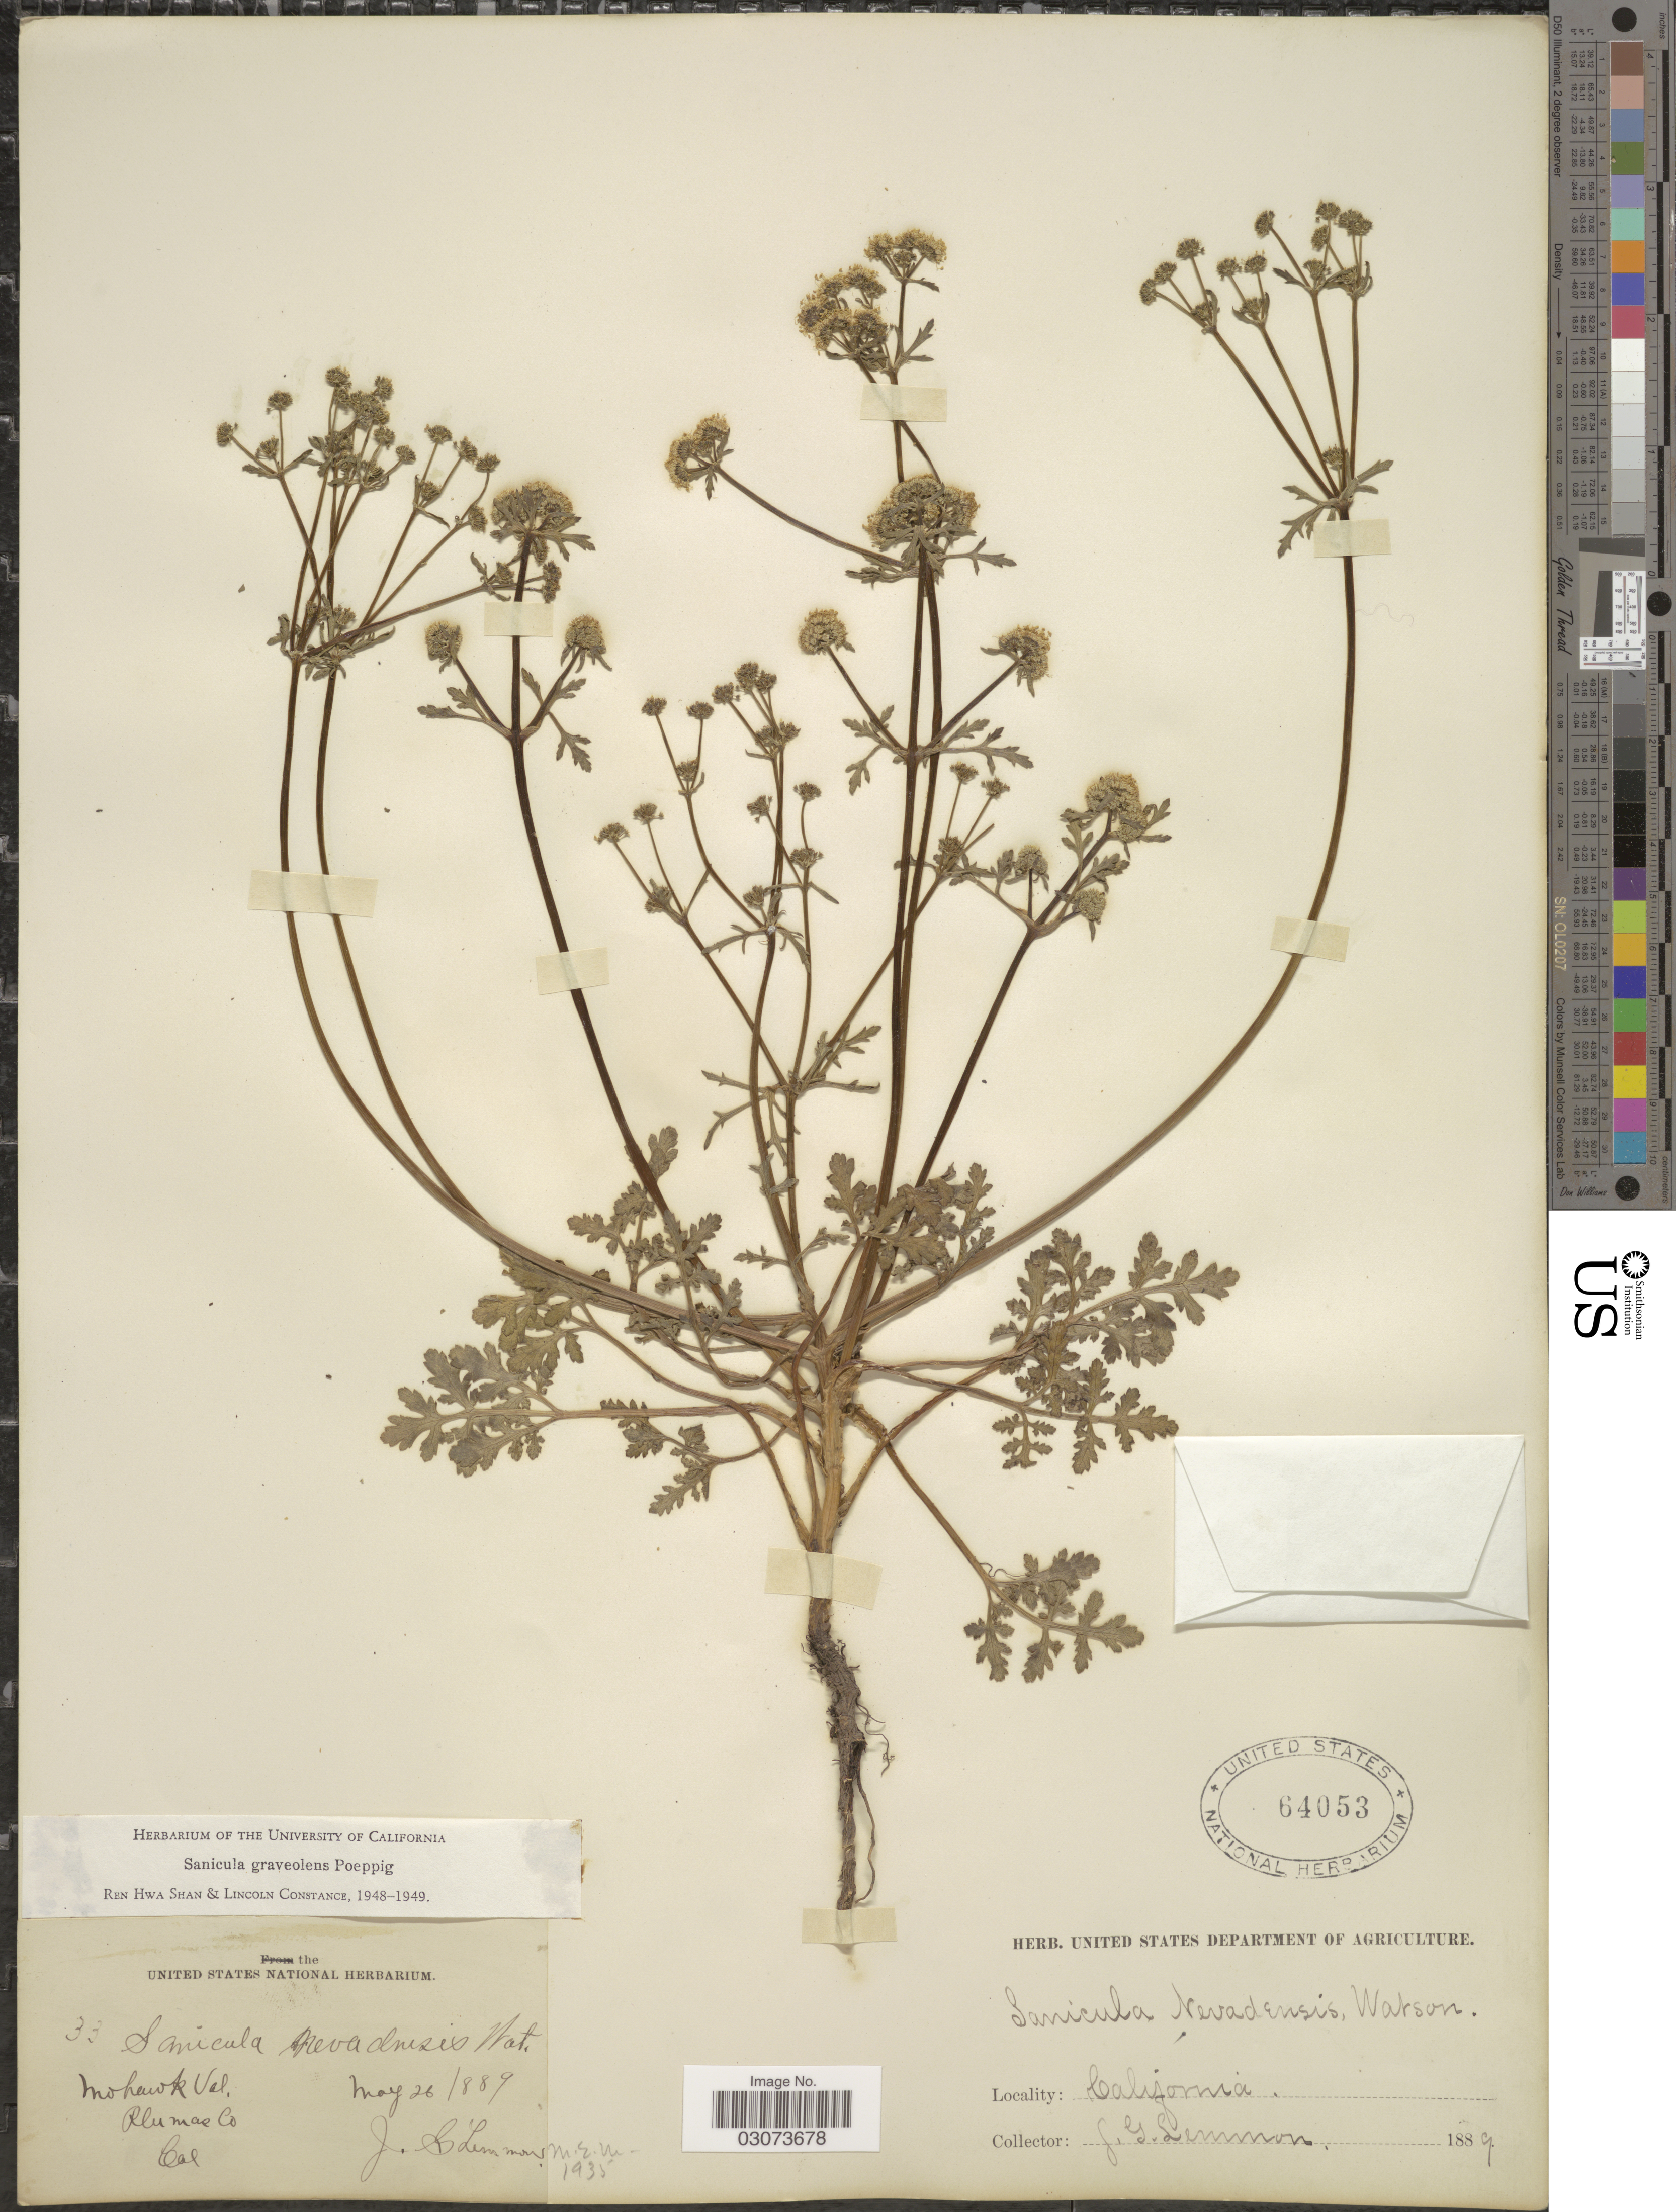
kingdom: Plantae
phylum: Tracheophyta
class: Magnoliopsida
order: Apiales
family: Apiaceae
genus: Sanicula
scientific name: Sanicula graveolens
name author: Poepp. ex DC.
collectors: J. Lemmon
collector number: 33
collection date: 1889-05-26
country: United States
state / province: California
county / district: Plumas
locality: Mohawk Val. Plumas Co.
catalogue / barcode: US 64053